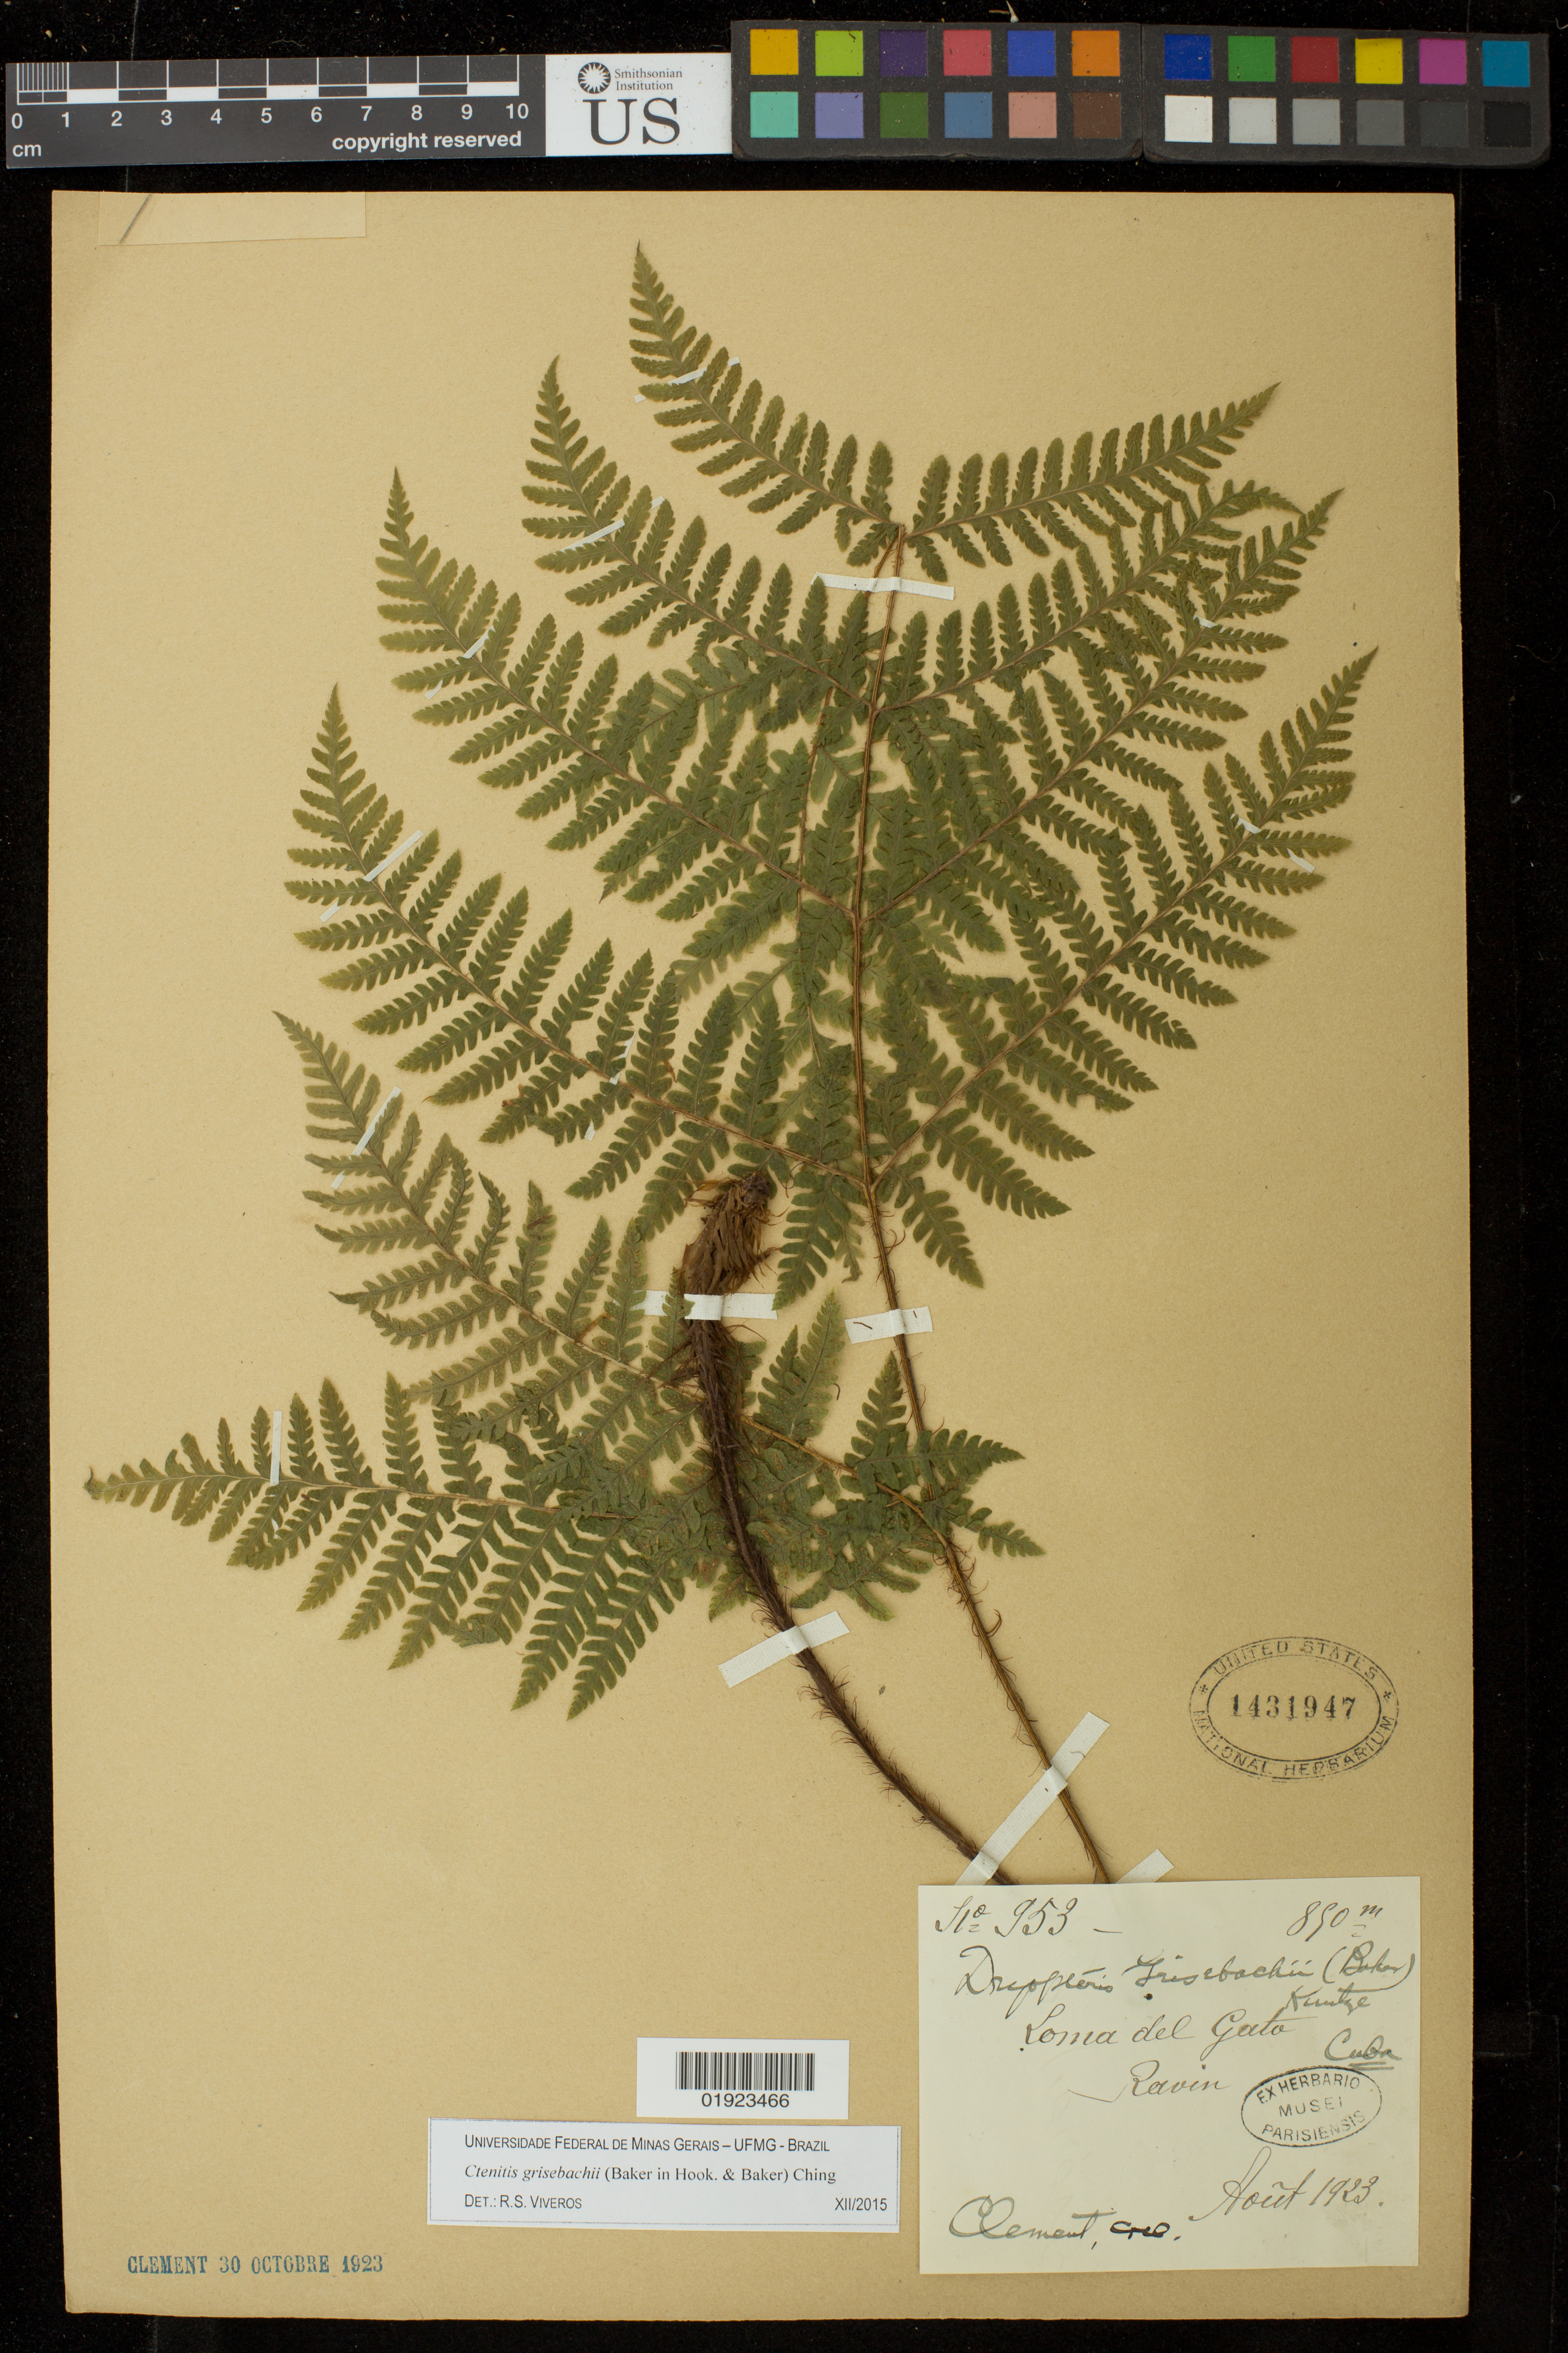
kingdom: Plantae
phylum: Tracheophyta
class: Polypodiopsida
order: Polypodiales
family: Dryopteridaceae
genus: Ctenitis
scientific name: Ctenitis grisebachii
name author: (Baker) Ching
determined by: Viveros, R. S.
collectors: -. Clement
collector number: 953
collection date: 1923-08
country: Cuba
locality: Loma del Gato.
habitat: Ravin.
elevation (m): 850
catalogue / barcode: US 1431947